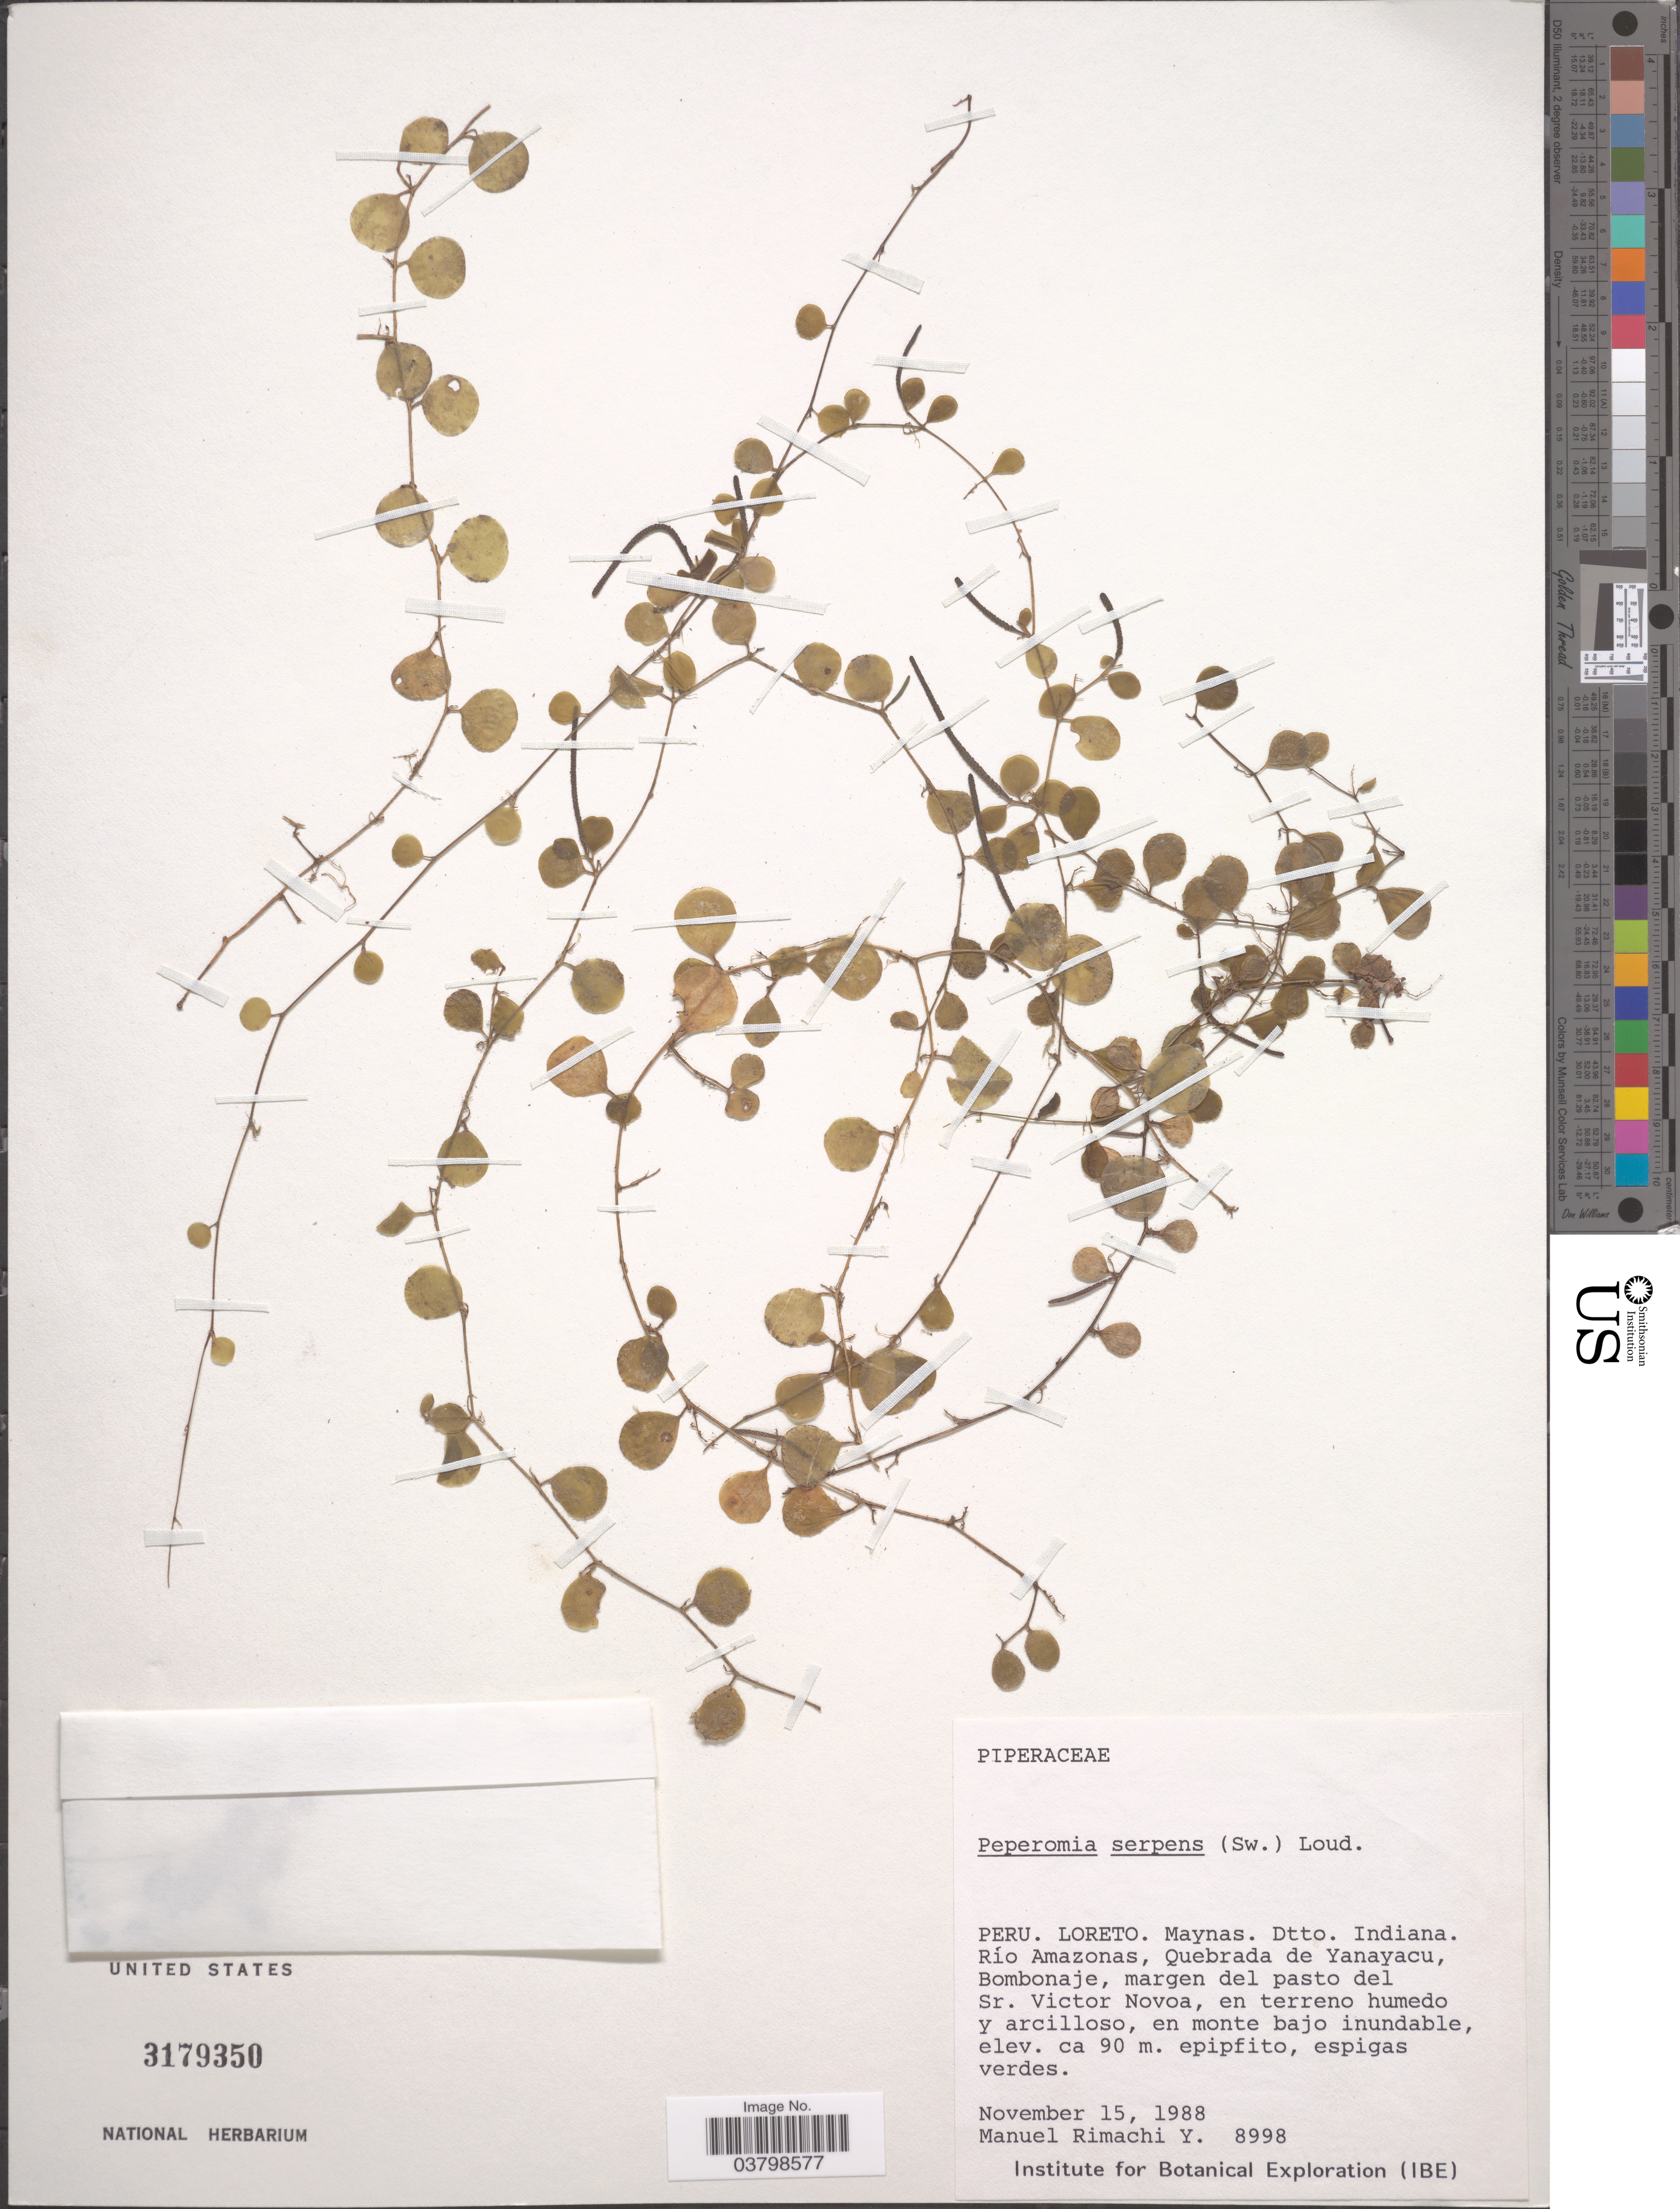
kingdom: Plantae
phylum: Tracheophyta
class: Magnoliopsida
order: Piperales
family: Piperaceae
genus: Peperomia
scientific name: Peperomia serpens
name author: (Sw.) Loudon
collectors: M. Rimachi Y.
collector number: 8998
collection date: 1988-11-15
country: Peru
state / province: Loreto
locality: Maynas. Dtto. Indiana. Río Amazonas, Quebrada de Yanayacu, Bombonaje, margen del pasto del Sr. Victor Novoa.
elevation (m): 90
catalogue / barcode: US 3179350